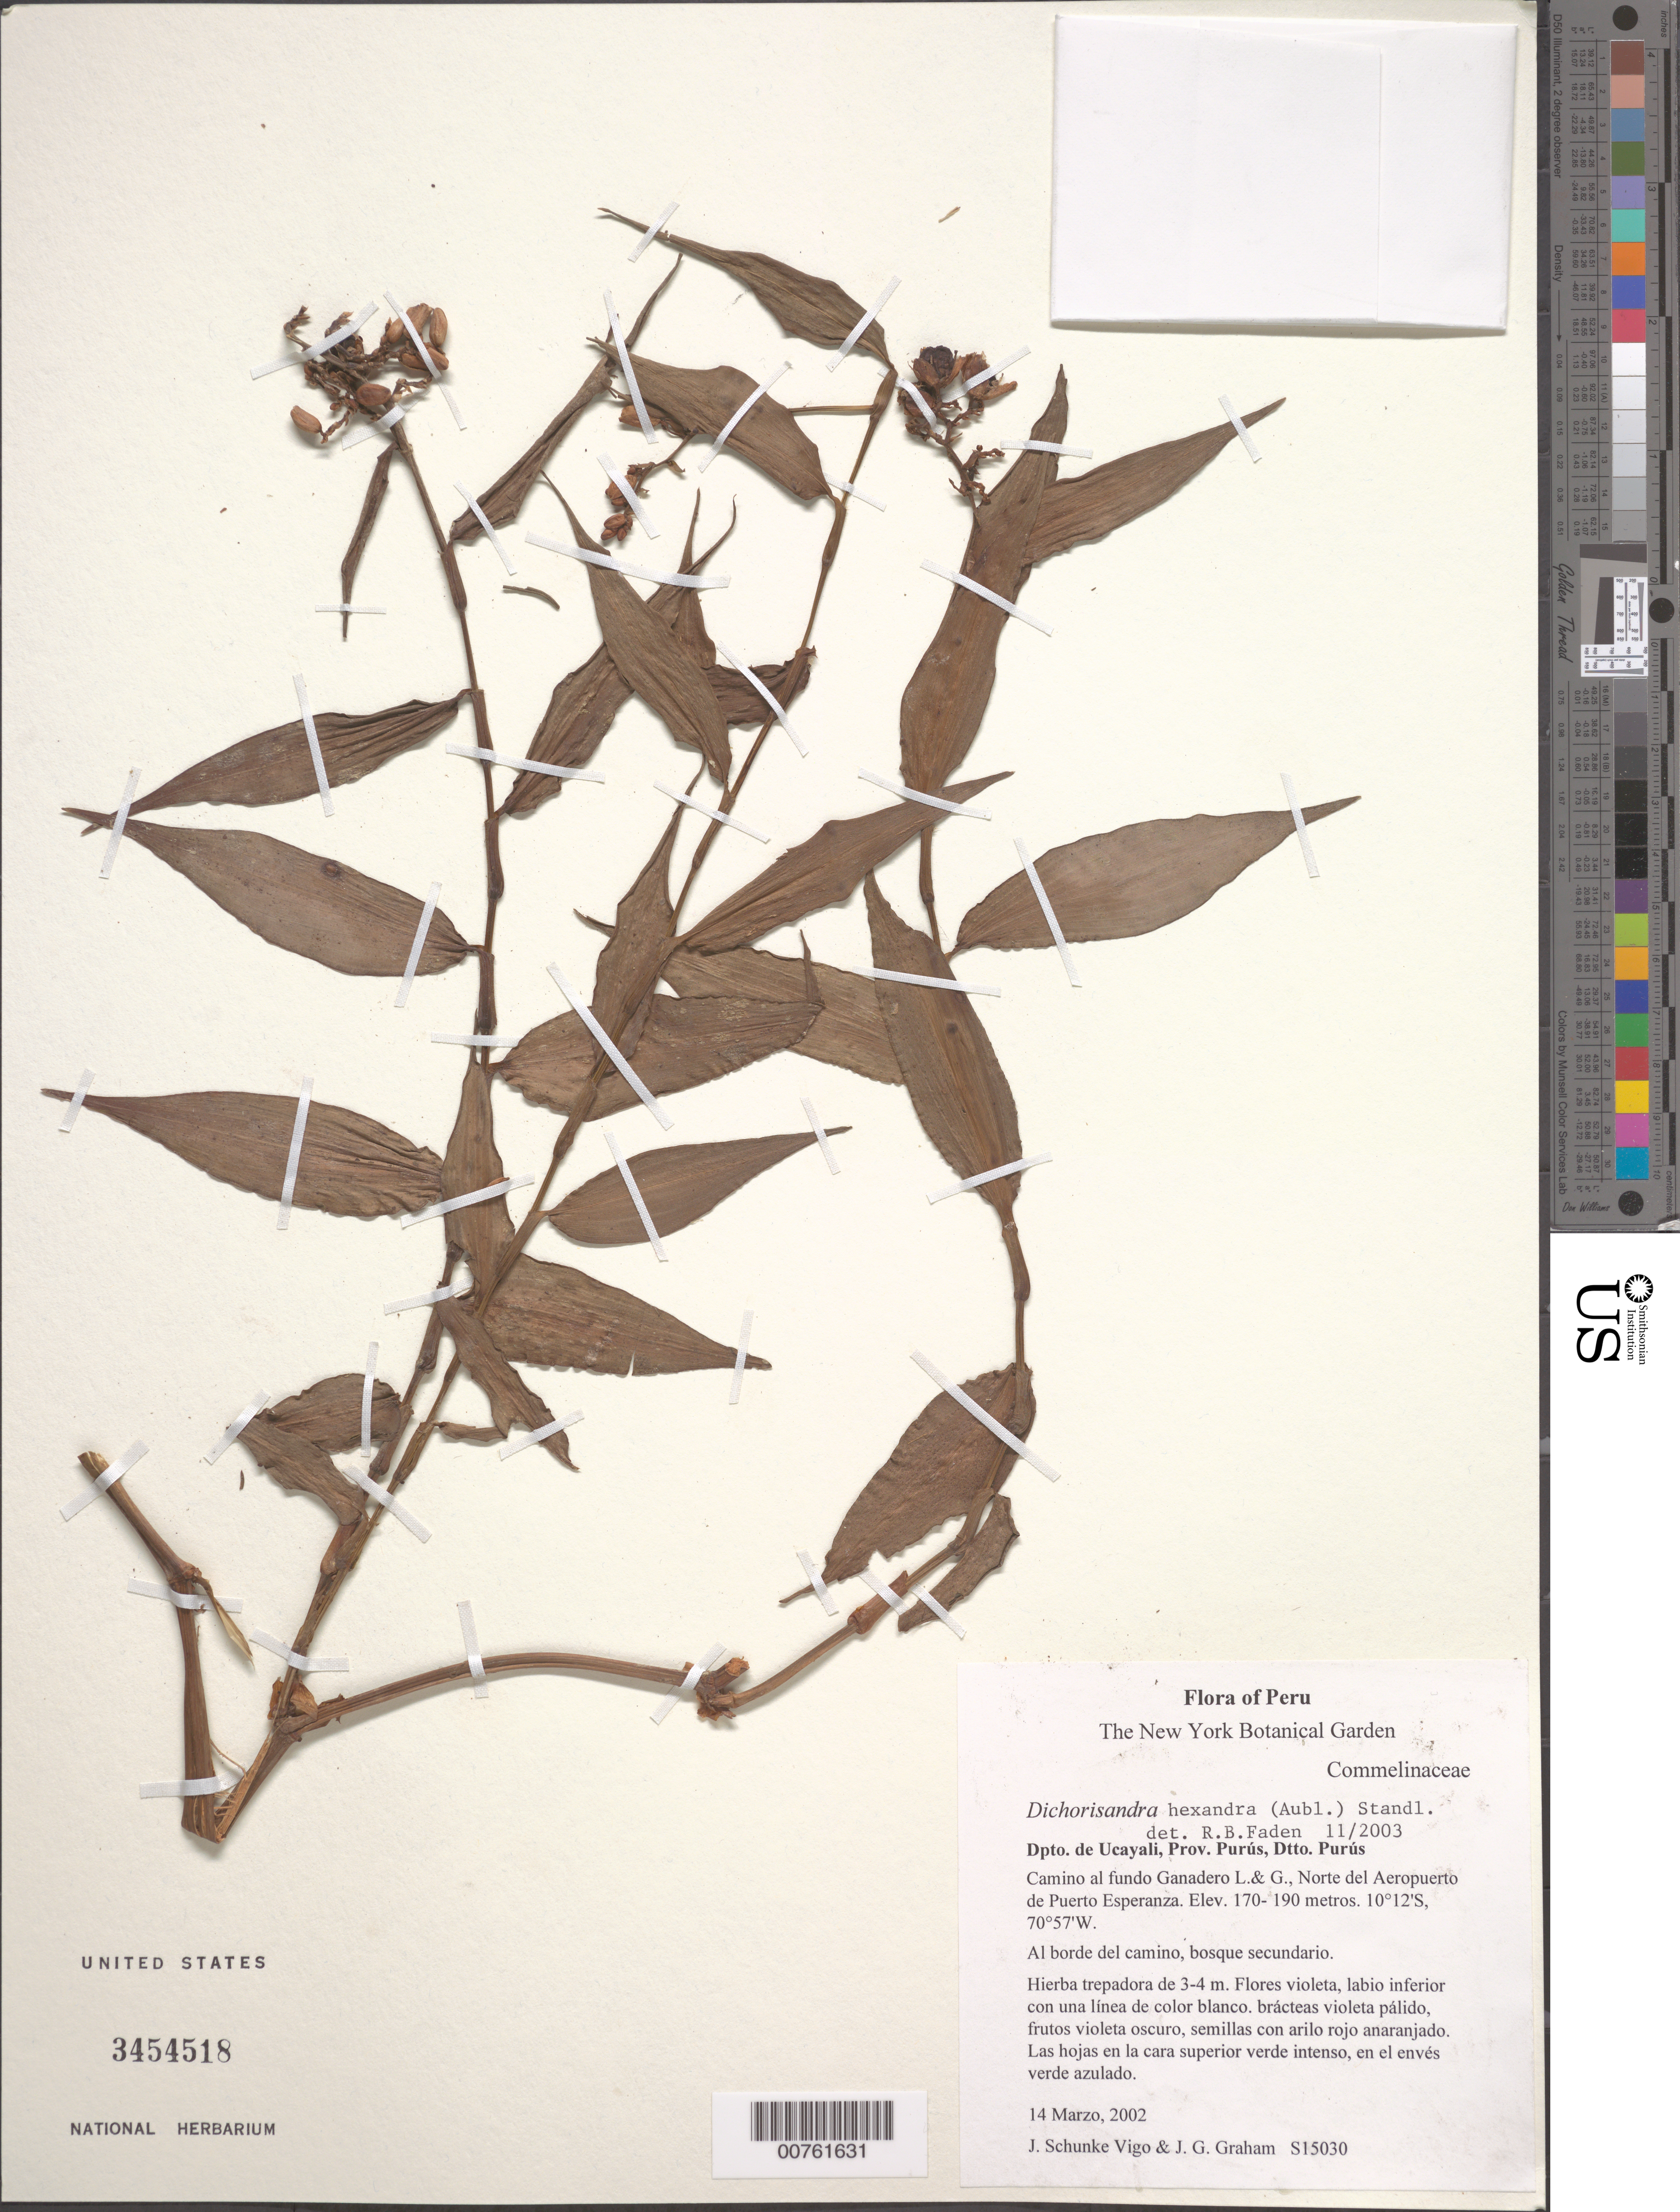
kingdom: Plantae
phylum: Tracheophyta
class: Liliopsida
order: Commelinales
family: Commelinaceae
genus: Dichorisandra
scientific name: Dichorisandra hexandra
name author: (Aubl.) Standl.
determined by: Faden, Robert B., (US), Smithsonian Institution - National Museum of Natural History (UNITED STATES)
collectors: J. Schunke Vigo & J. Graham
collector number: S15030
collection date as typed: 14 Mar 2002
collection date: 2002-03-14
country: Peru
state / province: Ucayali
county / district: Purús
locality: Purus Camino al fundo Ganadero L.& G., Norte del Aeropuerto de Puerto Esperanza.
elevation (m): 170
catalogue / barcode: US 3454518